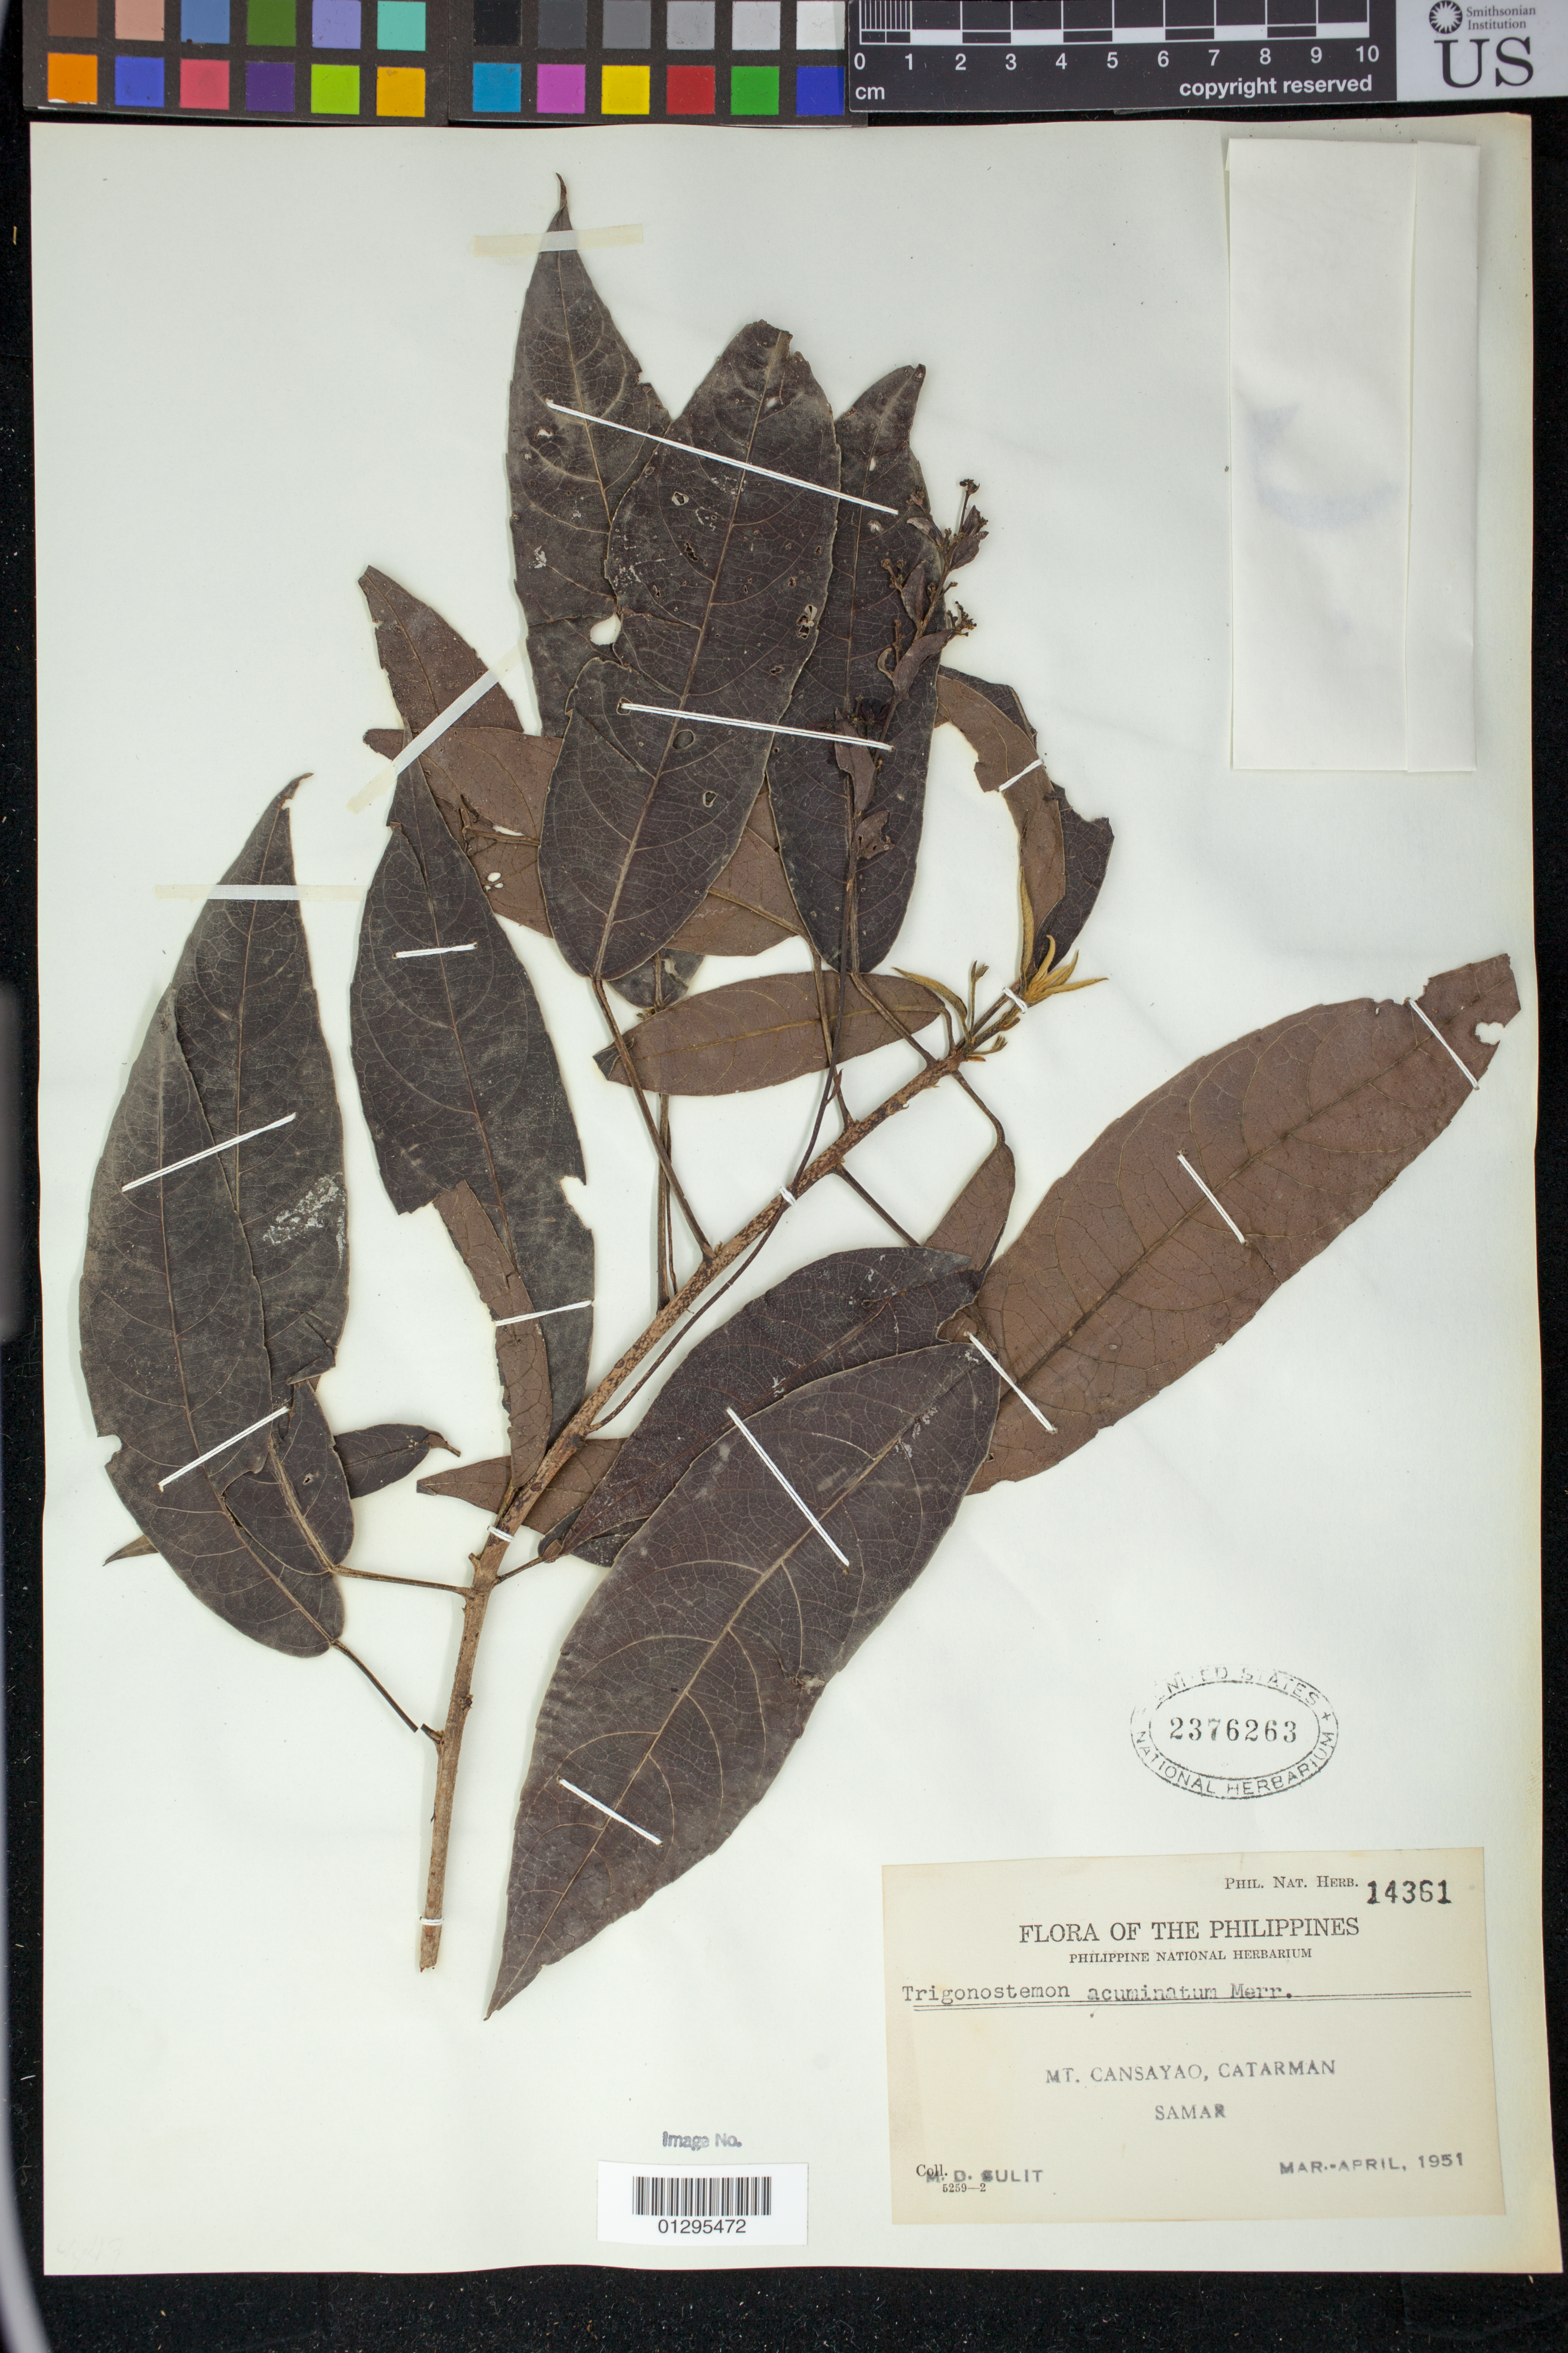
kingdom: Plantae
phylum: Tracheophyta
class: Magnoliopsida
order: Malpighiales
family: Euphorbiaceae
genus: Trigonostemon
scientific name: Trigonostemon polyanthus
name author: Merr.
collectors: M. Sulit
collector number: Phil. Nat. Herb. 14361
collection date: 1951-03/1951-04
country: Philippines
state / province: Eastern Visayas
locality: Mt. Cansayao, Catarman, Samar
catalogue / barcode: US 2376263